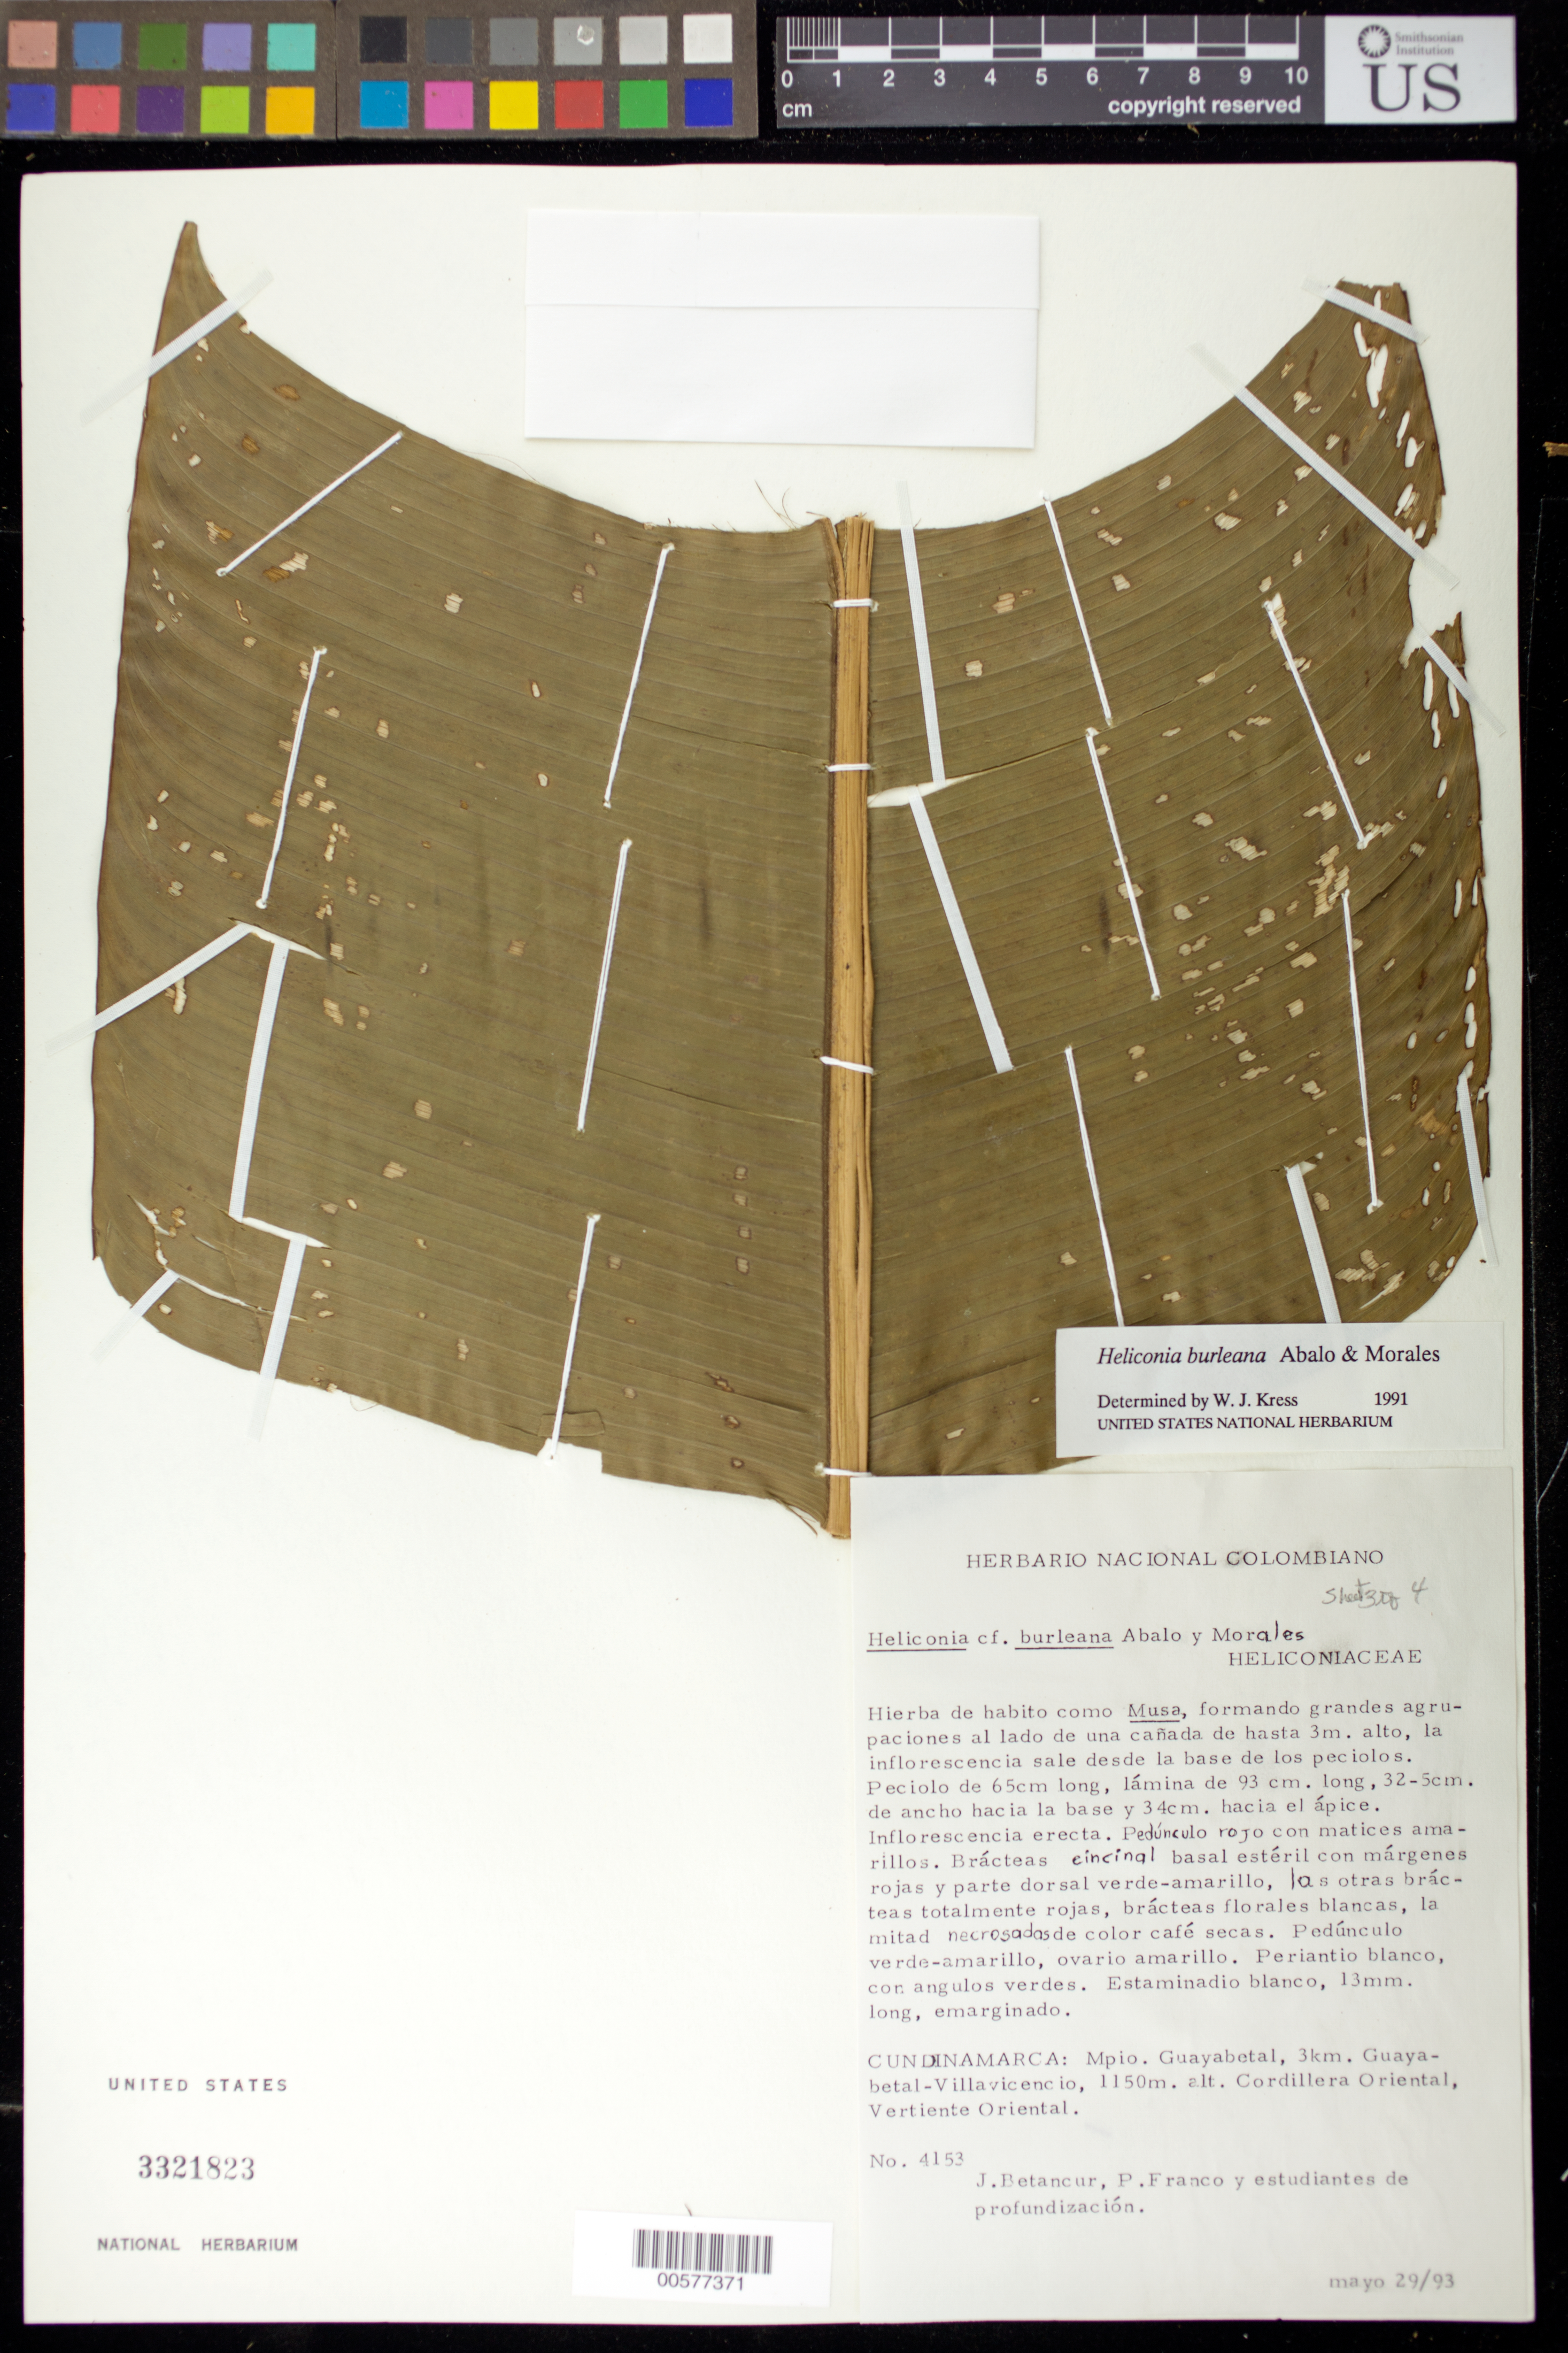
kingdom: Plantae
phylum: Tracheophyta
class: Liliopsida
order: Zingiberales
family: Heliconiaceae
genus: Heliconia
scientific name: Heliconia burleana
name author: Abalo & G. Morales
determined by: Kress, W. J., (US), Smithsonian Institution - National Museum of Natural History (UNITED STATES)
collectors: J. C. Betancur, P. Franco & et al.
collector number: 4153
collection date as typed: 29 May 1993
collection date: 1993-05-29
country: Colombia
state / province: Cundinamarca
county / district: Guayabetal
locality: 3 km Guayabetal-Villavicencio.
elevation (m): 1150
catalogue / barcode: US 3321823